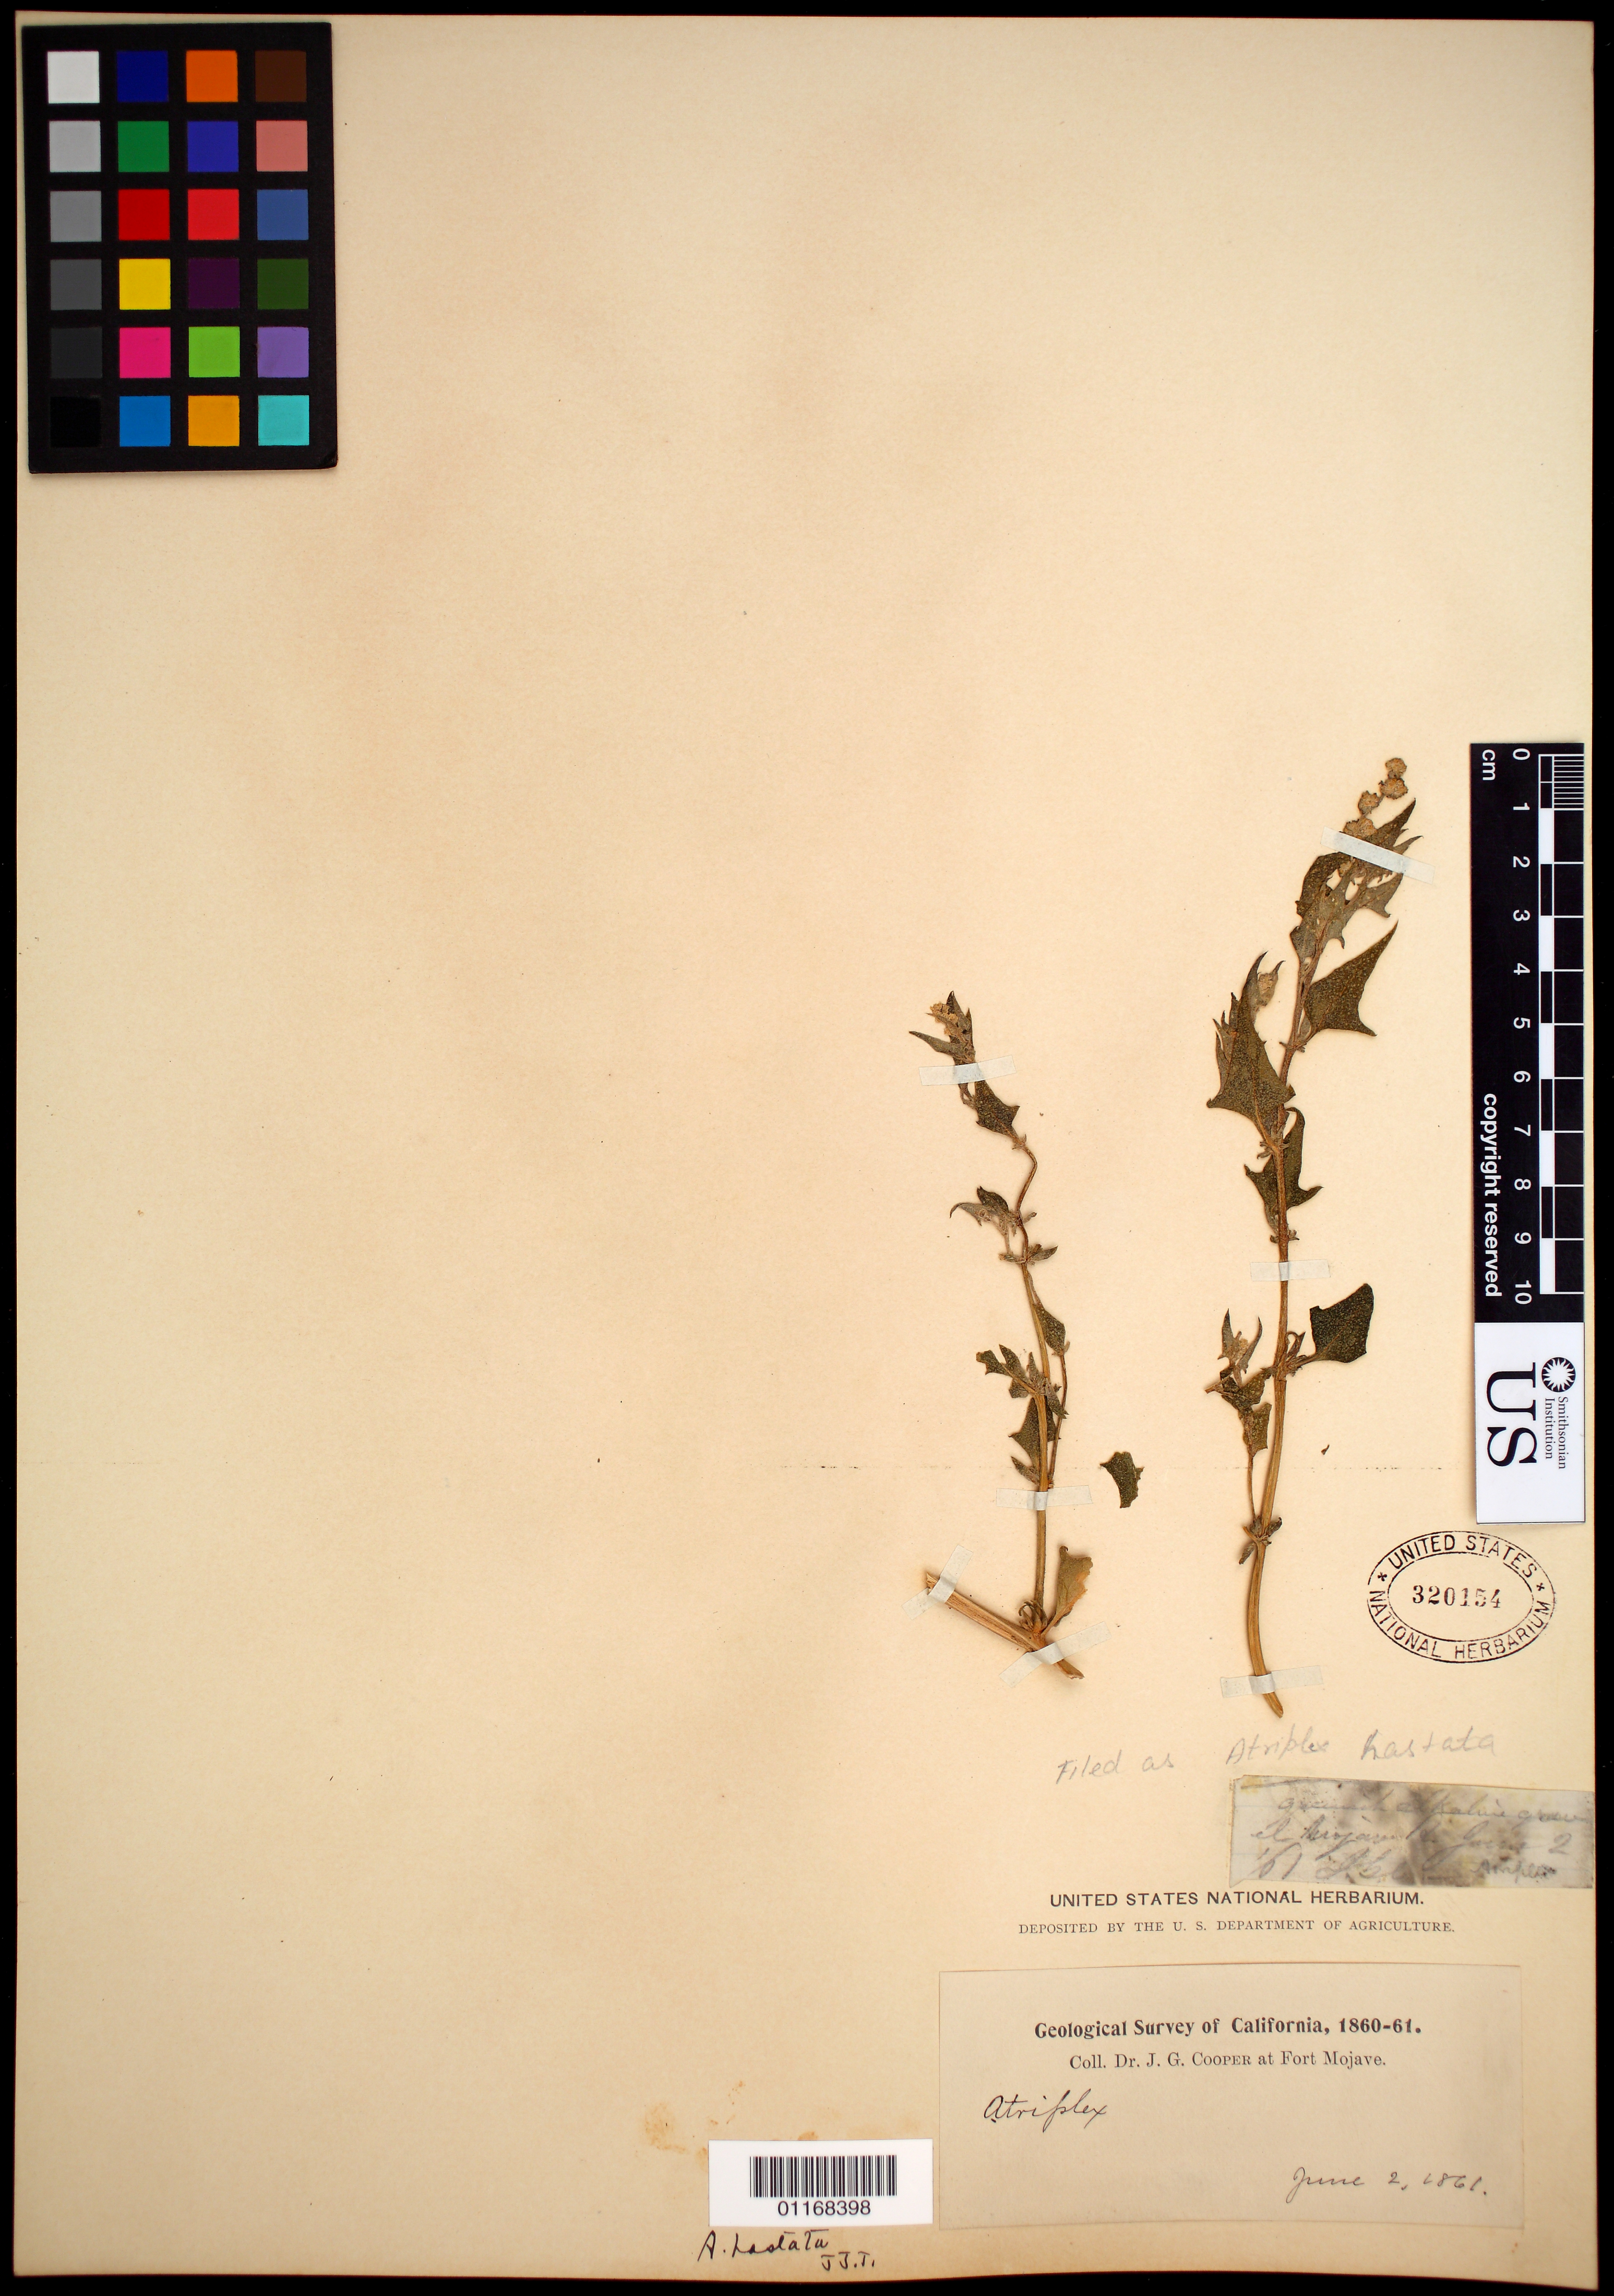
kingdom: Plantae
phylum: Tracheophyta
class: Magnoliopsida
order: Caryophyllales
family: Amaranthaceae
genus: Atriplex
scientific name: Atriplex hastata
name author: L.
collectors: J. G. Cooper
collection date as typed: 02 Jun 1861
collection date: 1861-06-02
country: United States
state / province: California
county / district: San Bernardino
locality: Fort Mojave.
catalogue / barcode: US 320154